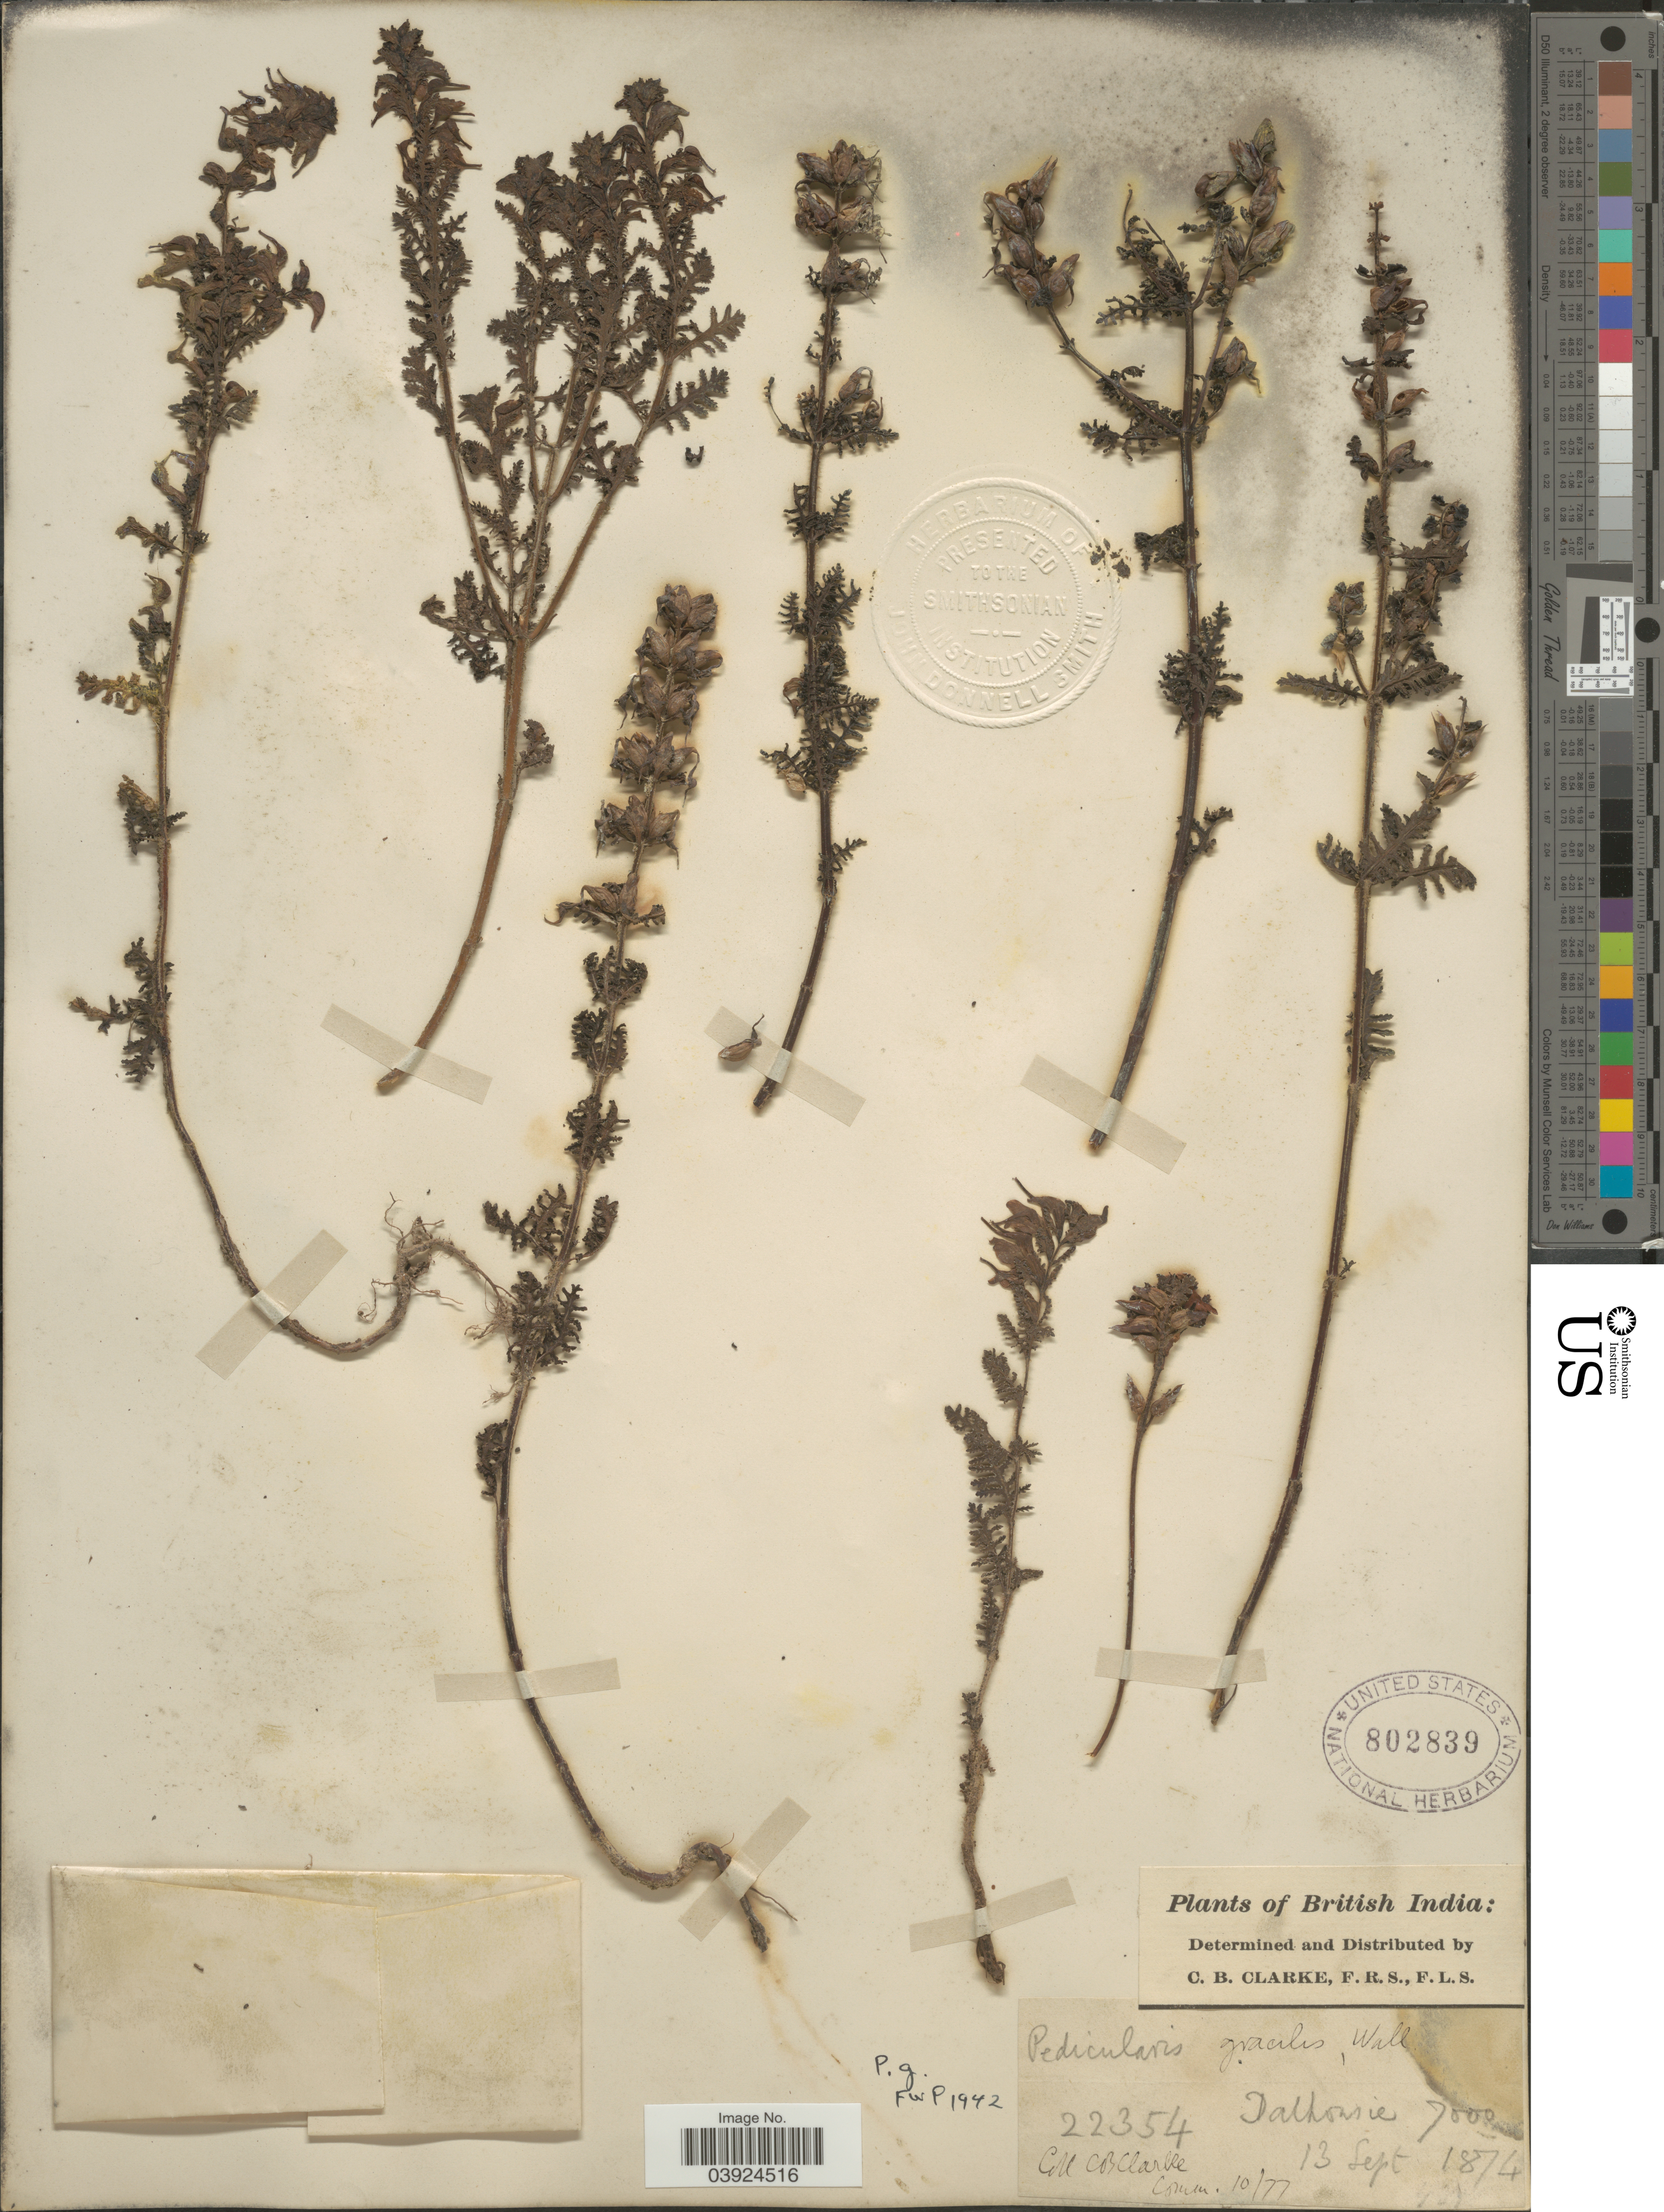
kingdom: Plantae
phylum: Tracheophyta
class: Magnoliopsida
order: Lamiales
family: Orobanchaceae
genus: Pedicularis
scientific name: Pedicularis gracilis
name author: Wall. ex Benth.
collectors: C. B. Clarke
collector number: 22354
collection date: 1874-09-13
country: India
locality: British India. Dalhousie.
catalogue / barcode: US 802839